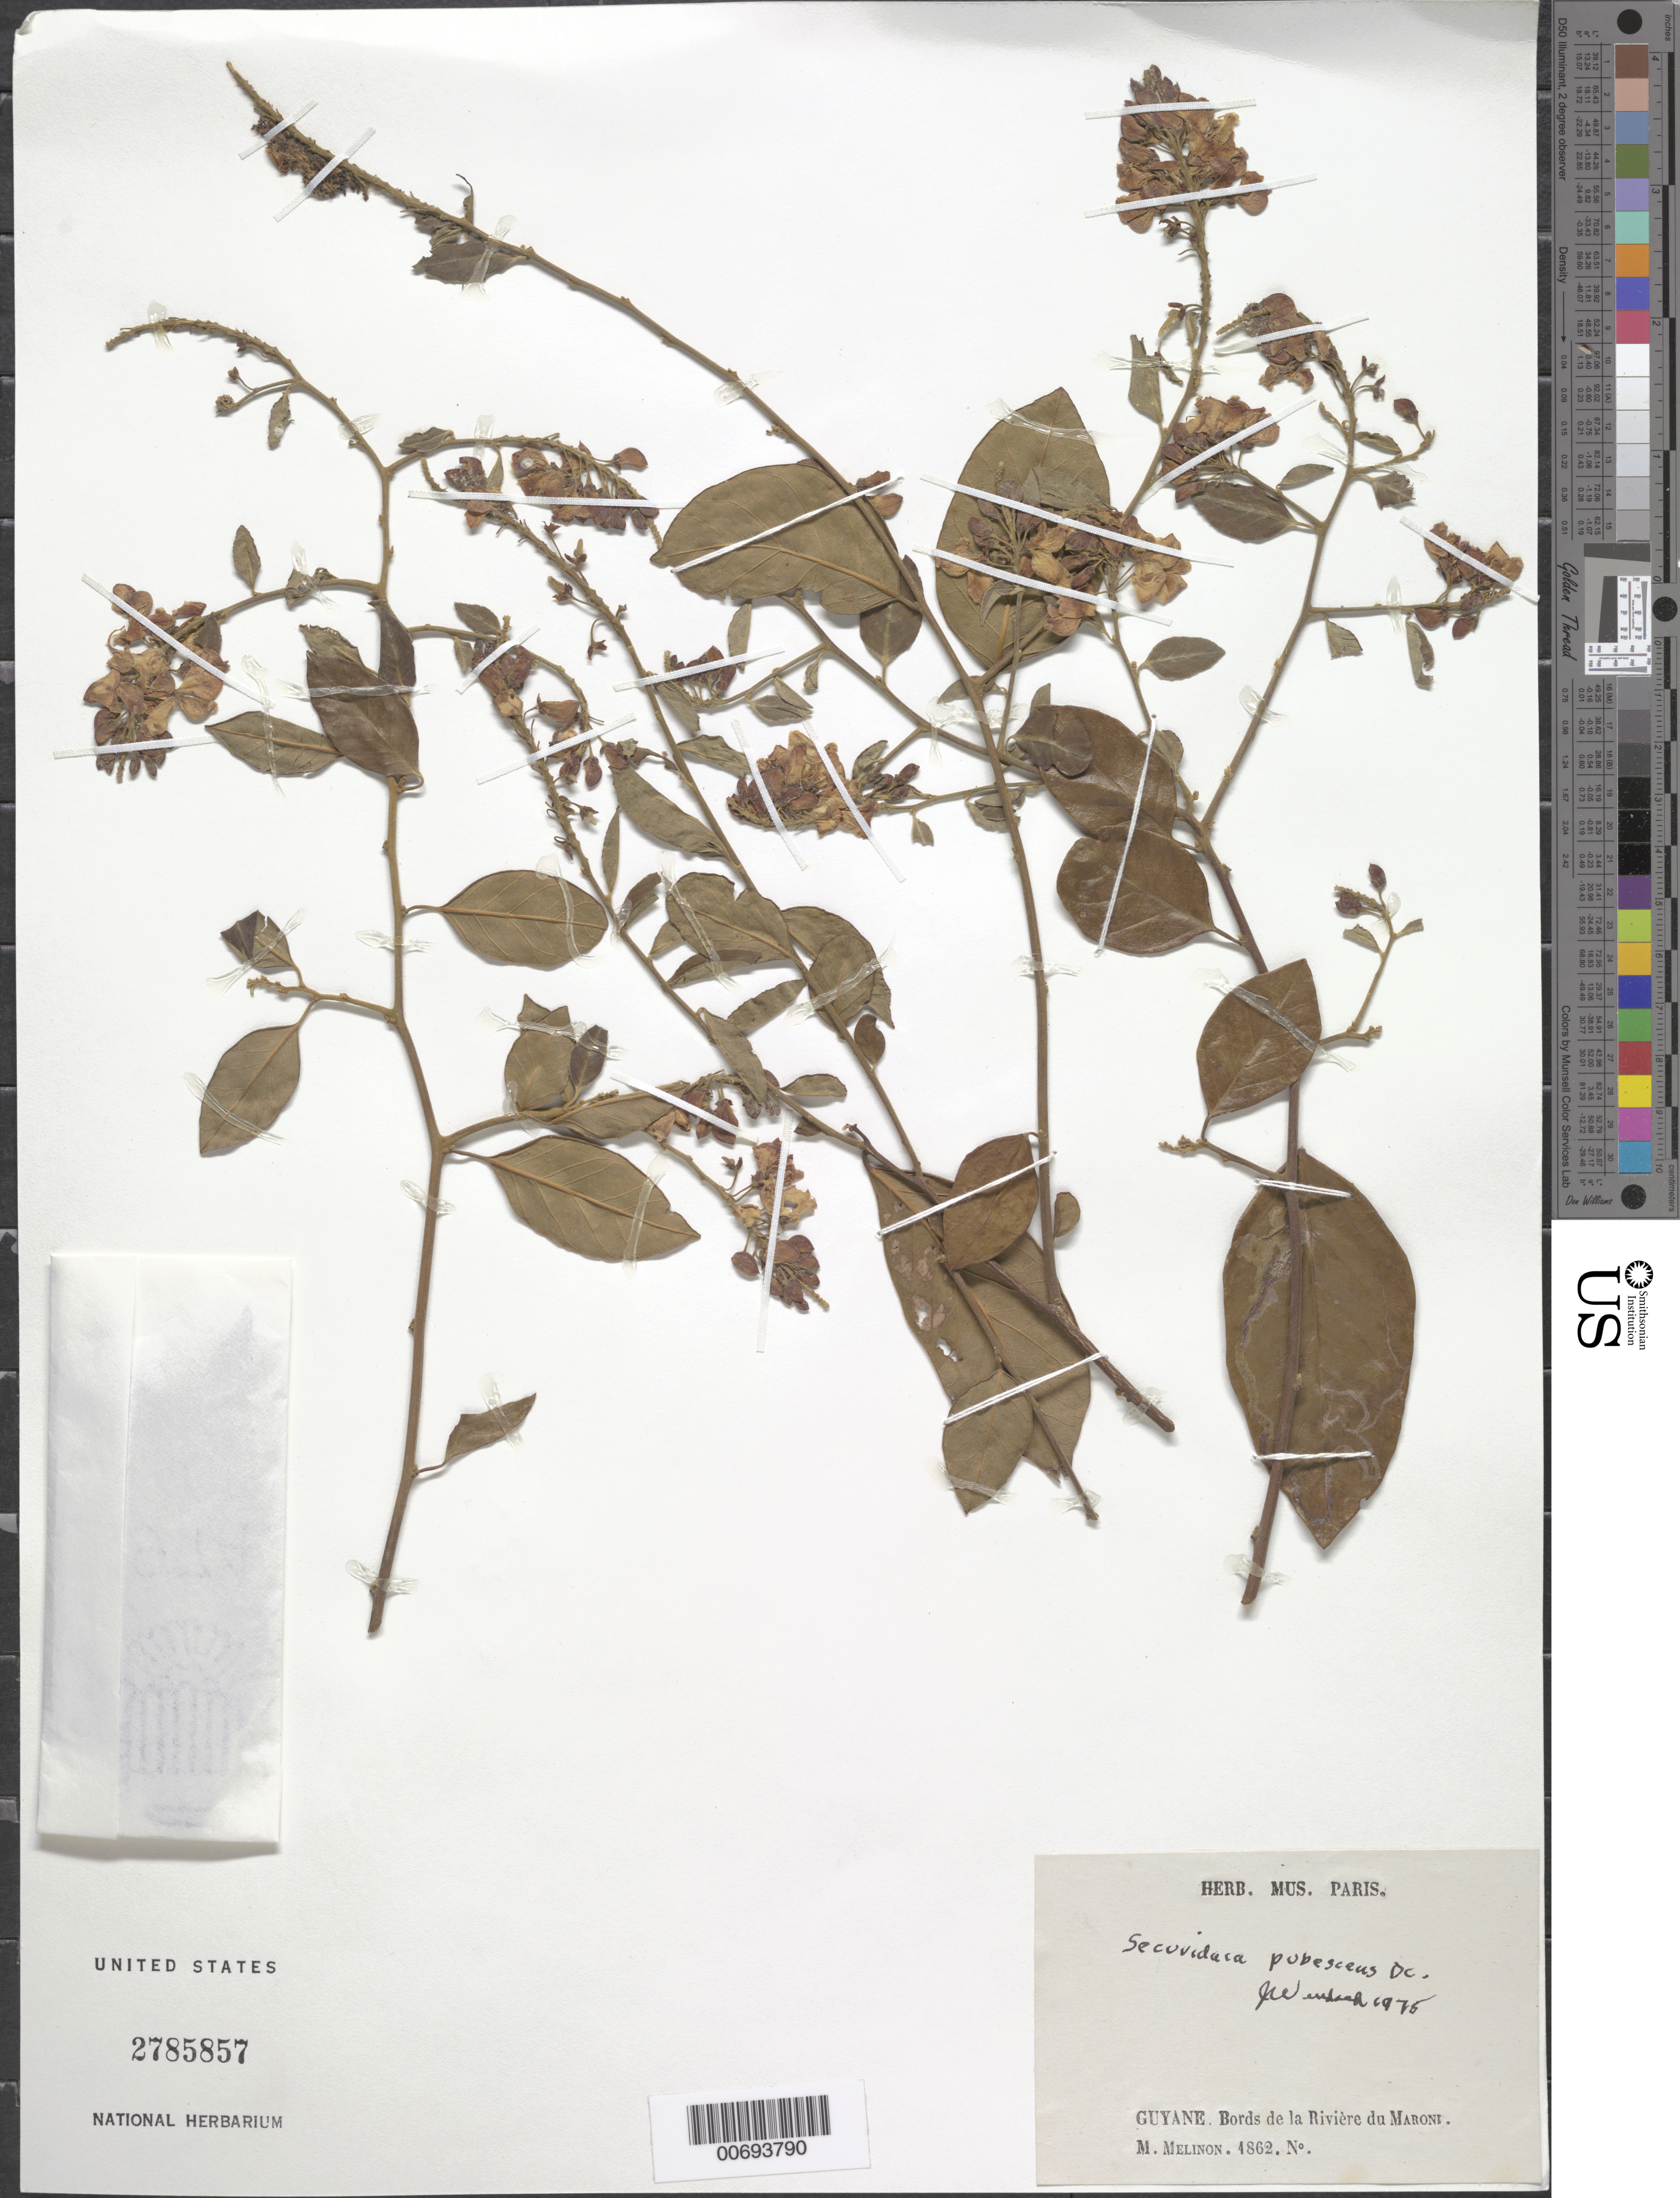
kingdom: Plantae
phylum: Tracheophyta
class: Magnoliopsida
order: Fabales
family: Polygalaceae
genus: Securidaca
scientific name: Securidaca pubescens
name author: DC.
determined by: Wurdack, John J., (US), US (UNITED STATES)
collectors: E. Mélinon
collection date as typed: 1862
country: French Guiana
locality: Maroni R.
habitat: Along river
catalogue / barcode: US 2785857